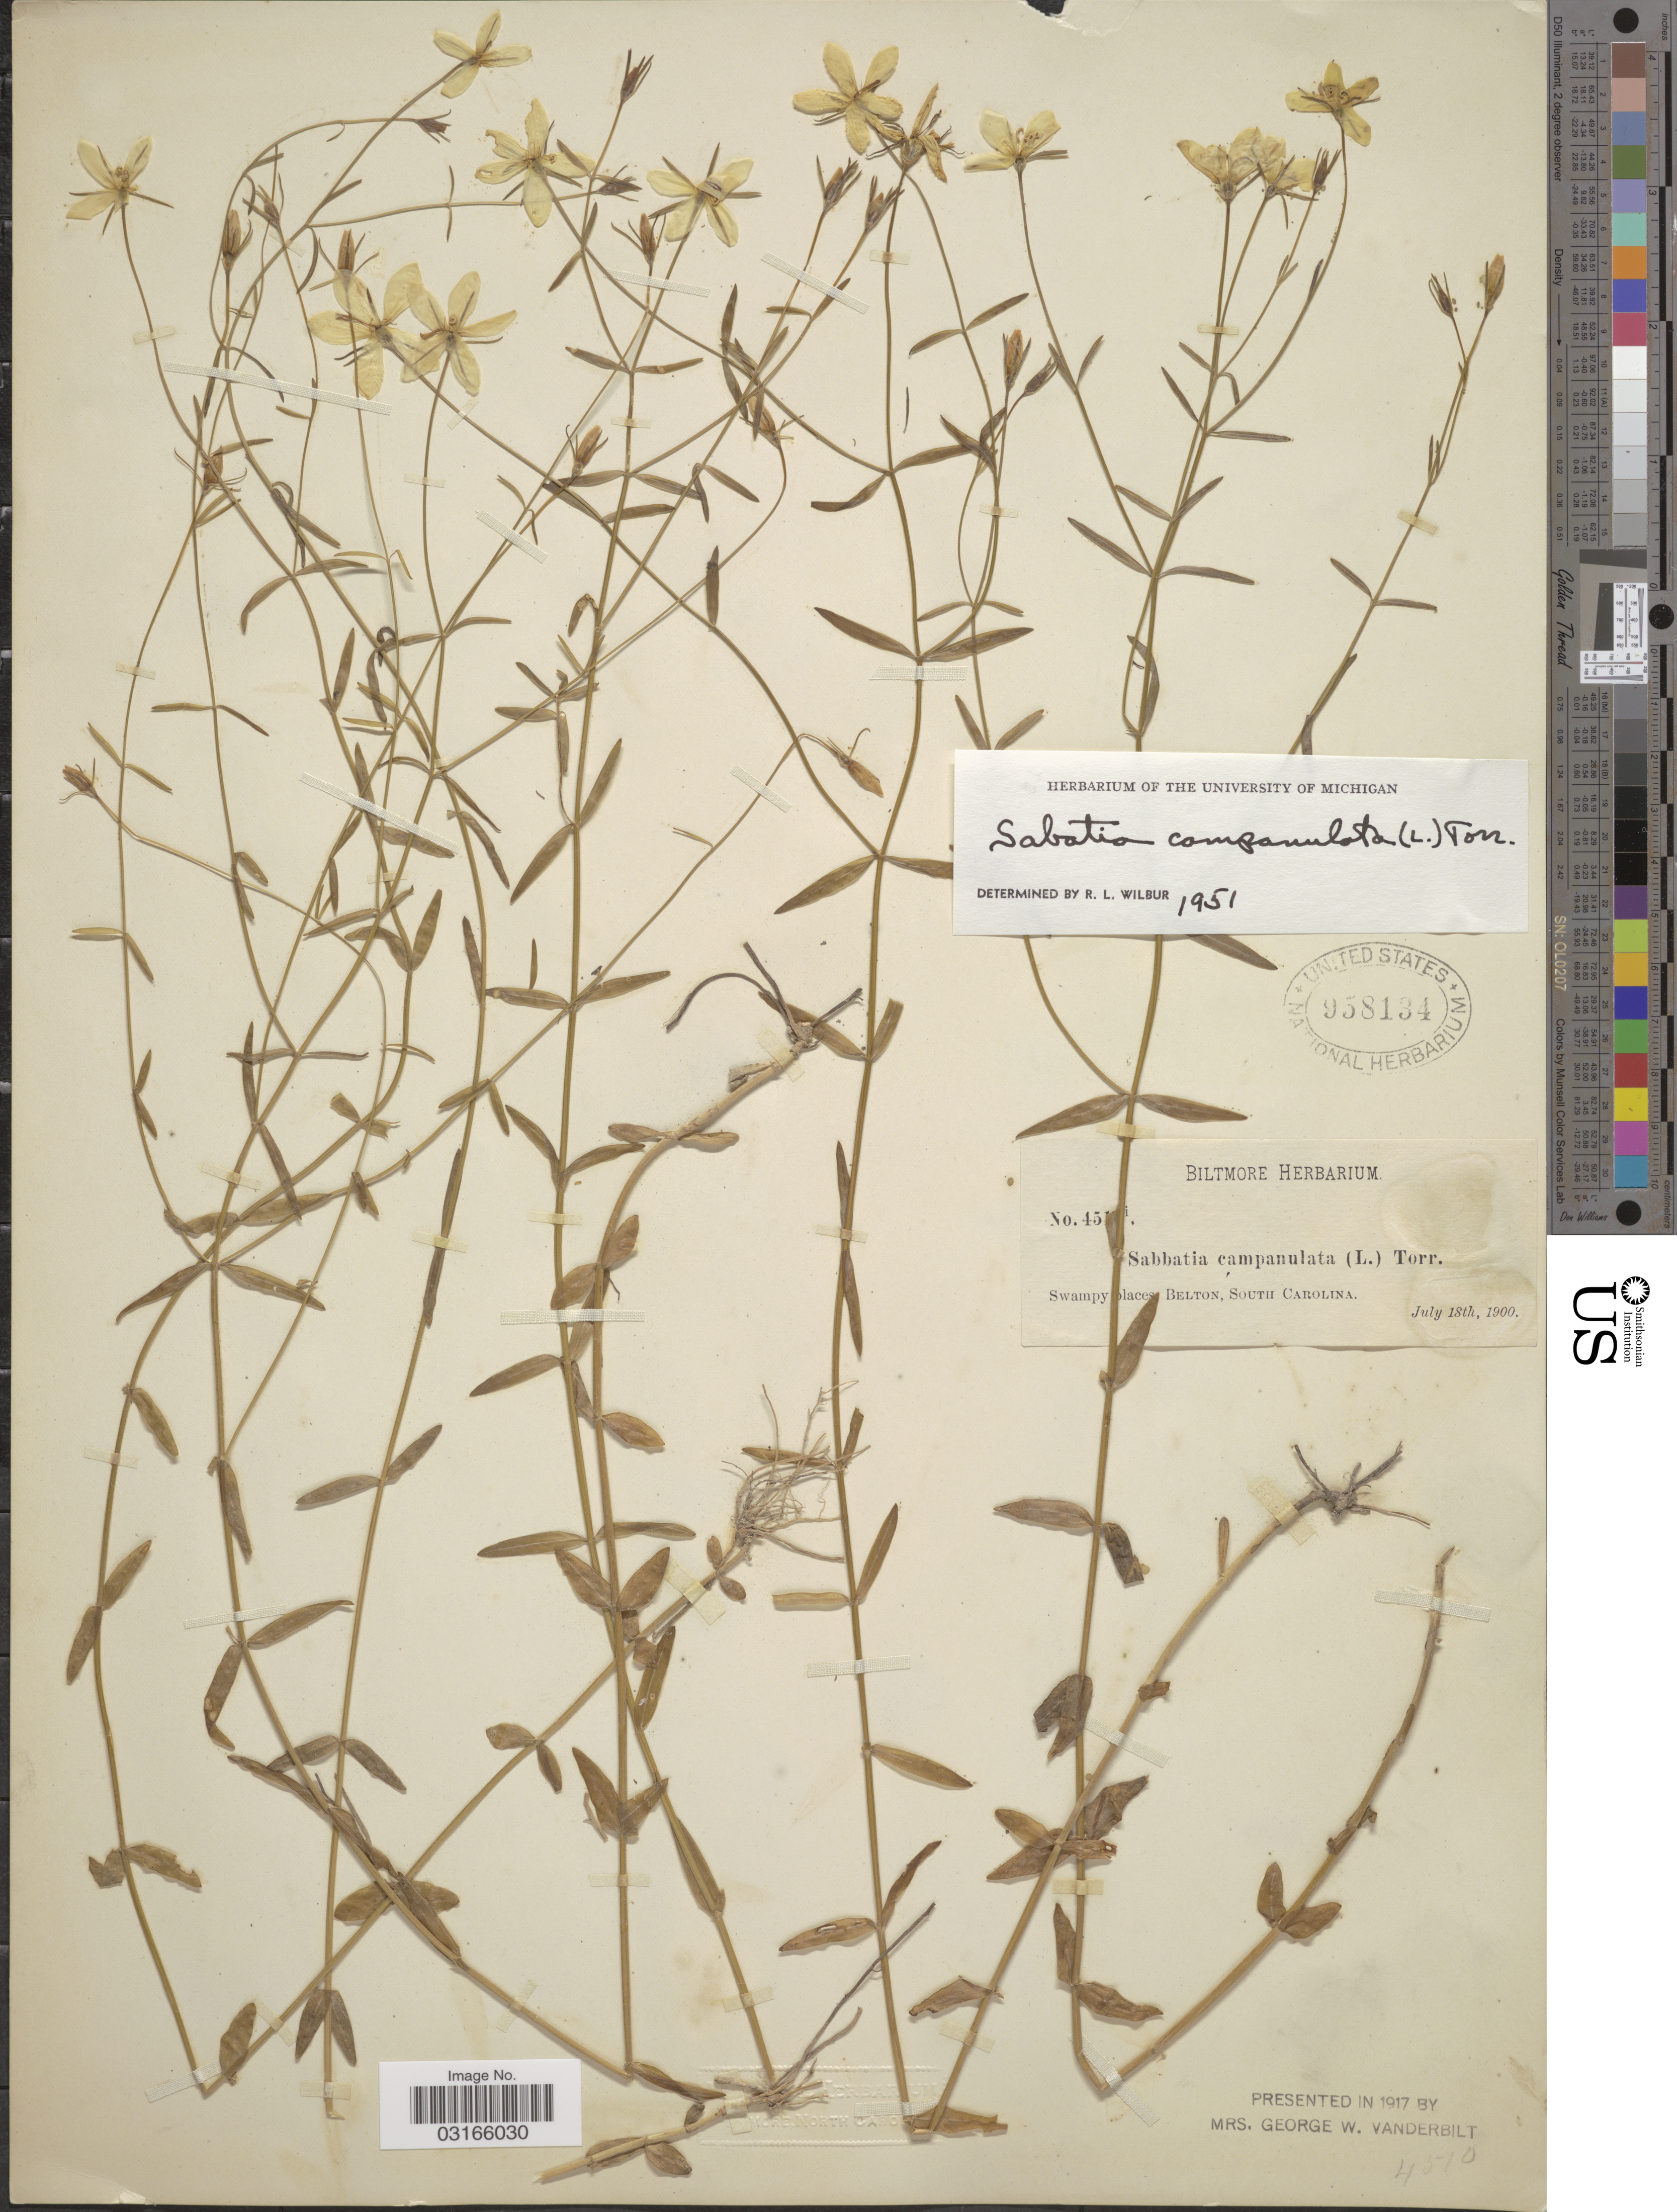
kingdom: Plantae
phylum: Tracheophyta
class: Magnoliopsida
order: Gentianales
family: Gentianaceae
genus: Sabatia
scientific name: Sabatia campanulata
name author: (L.) Torr.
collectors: ex herb. Biltmore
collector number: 45!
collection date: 1900-07-18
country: United States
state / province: South Carolina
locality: Belton.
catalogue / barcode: US 958134